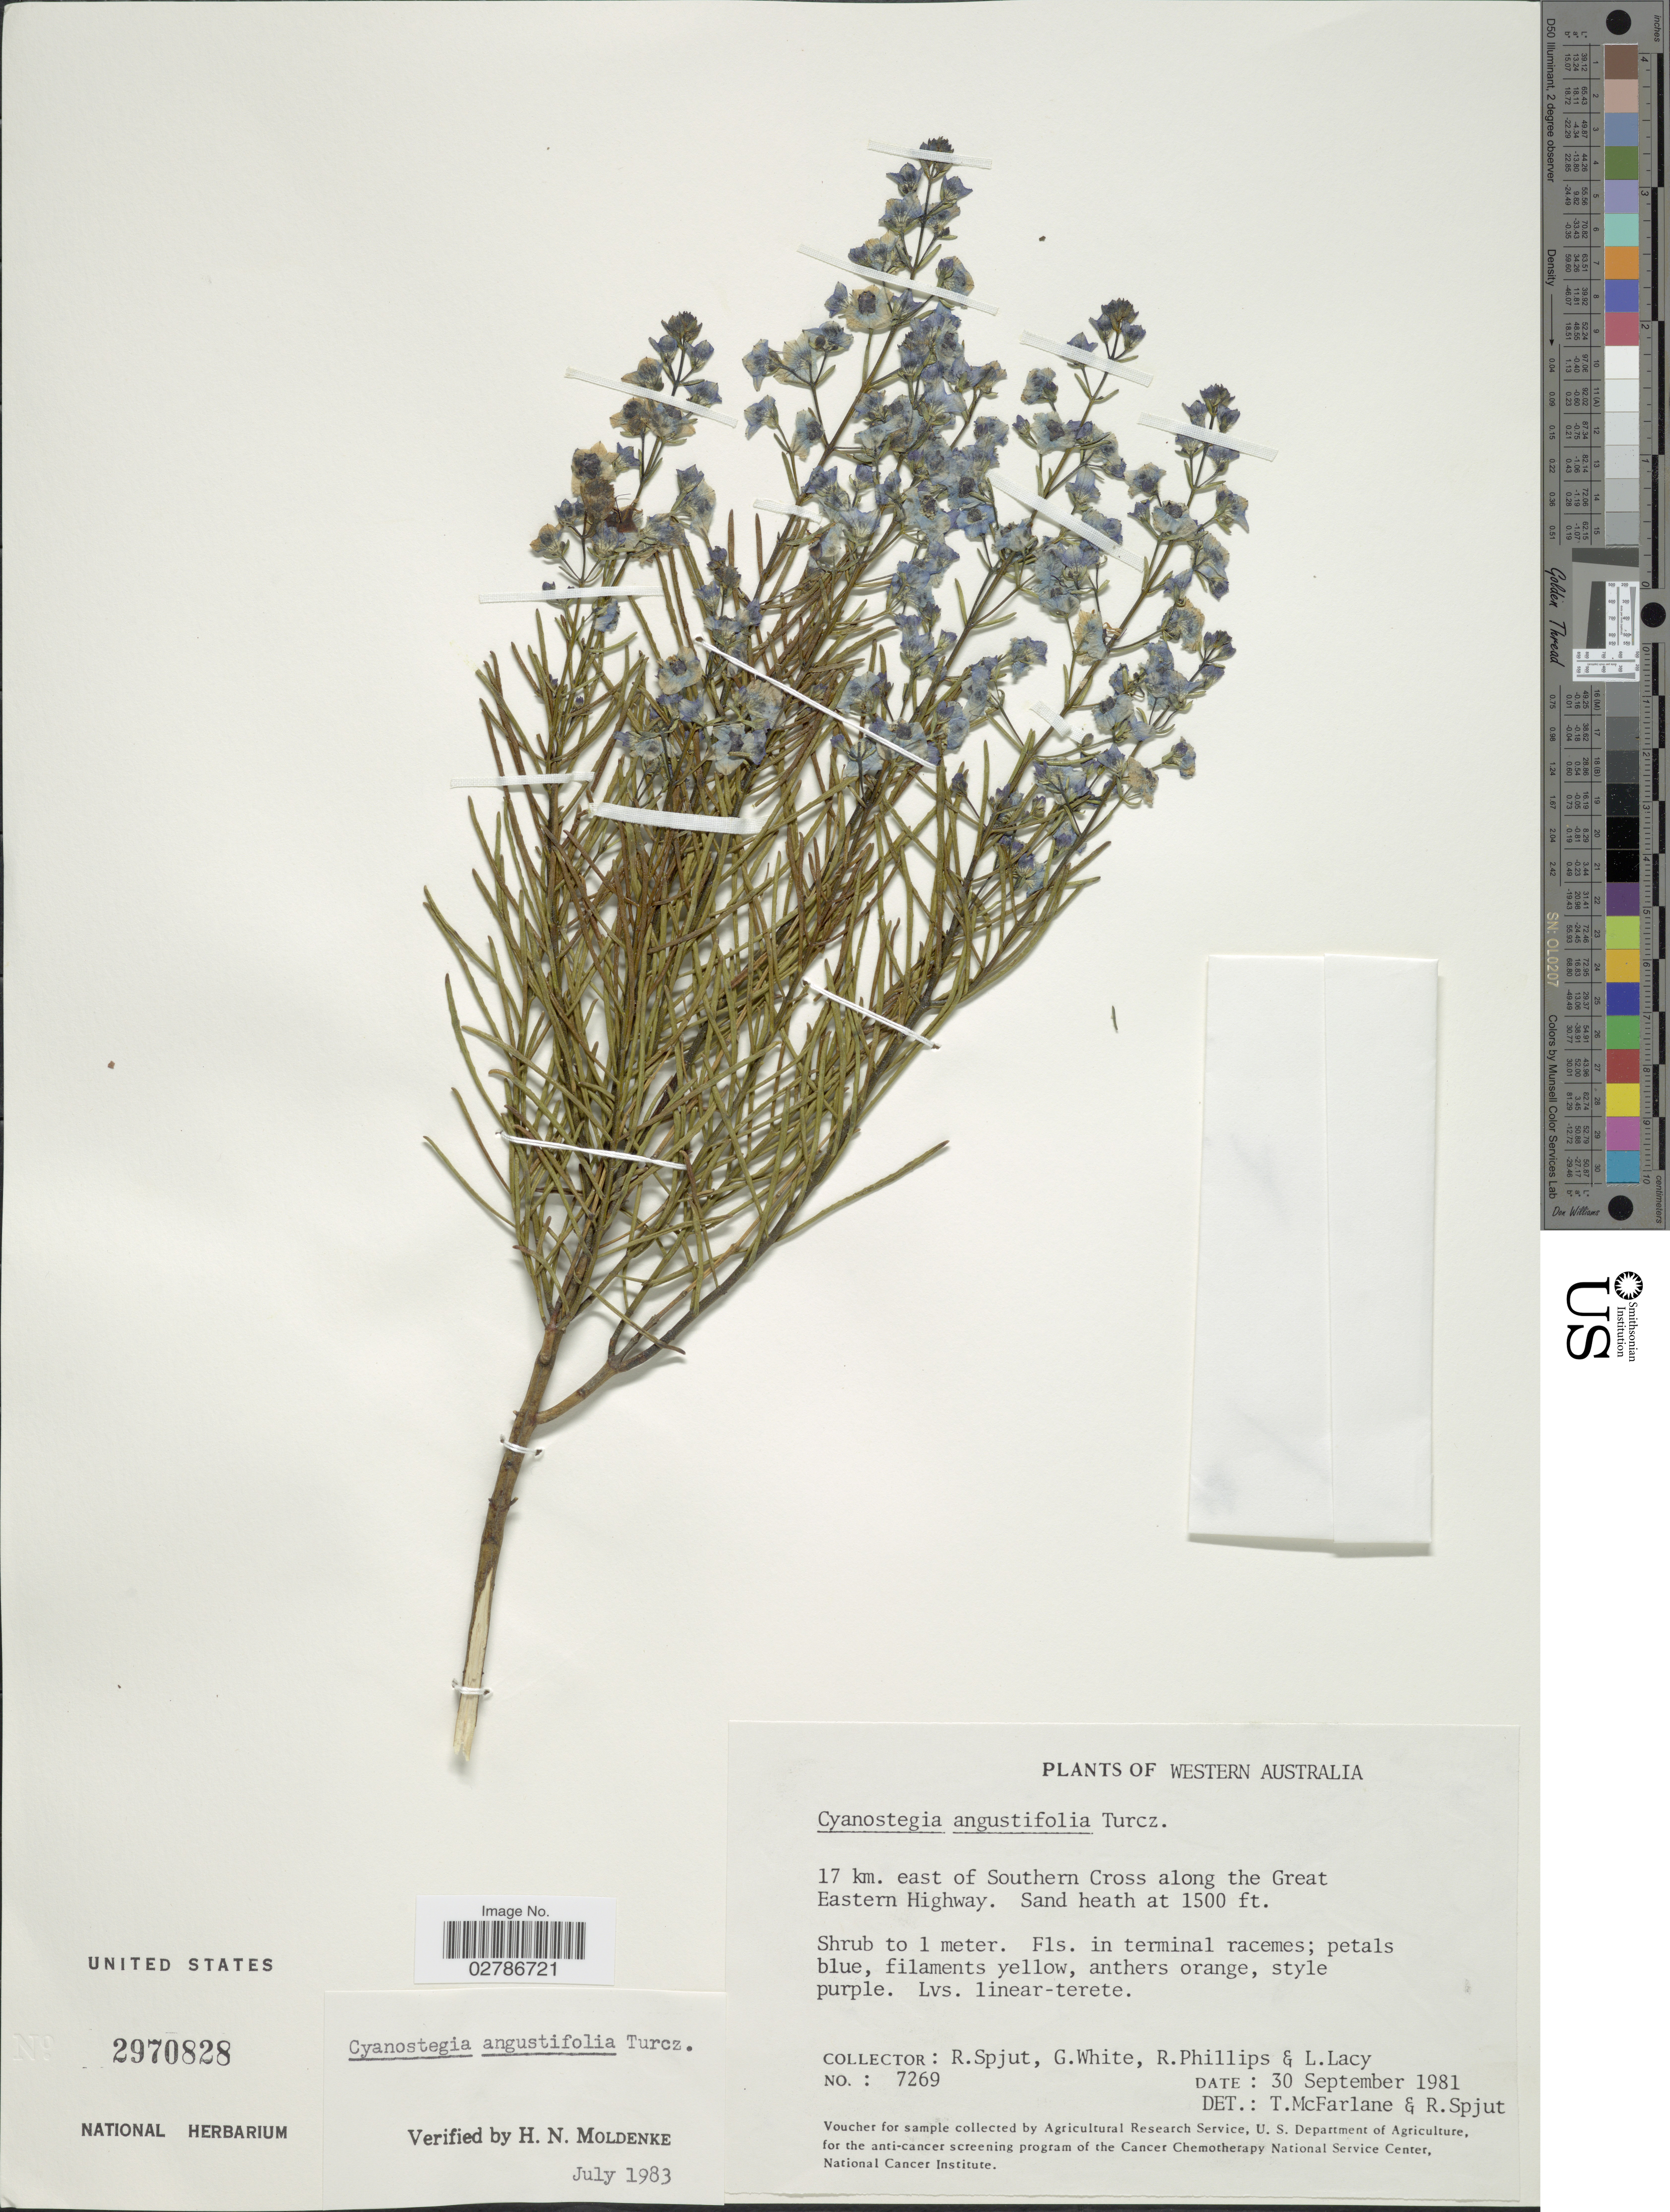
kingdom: Plantae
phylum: Tracheophyta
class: Magnoliopsida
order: Lamiales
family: Lamiaceae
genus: Cyanostegia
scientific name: Cyanostegia angustifolia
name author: Turcz.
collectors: R. Spjut, G. White, R. Phillips & L. Lacy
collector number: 7269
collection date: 1981-09-30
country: Australia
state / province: Western Australia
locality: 17 km. east of Southern Cross along the Great Eastern Highway.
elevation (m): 457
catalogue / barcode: US 2970828